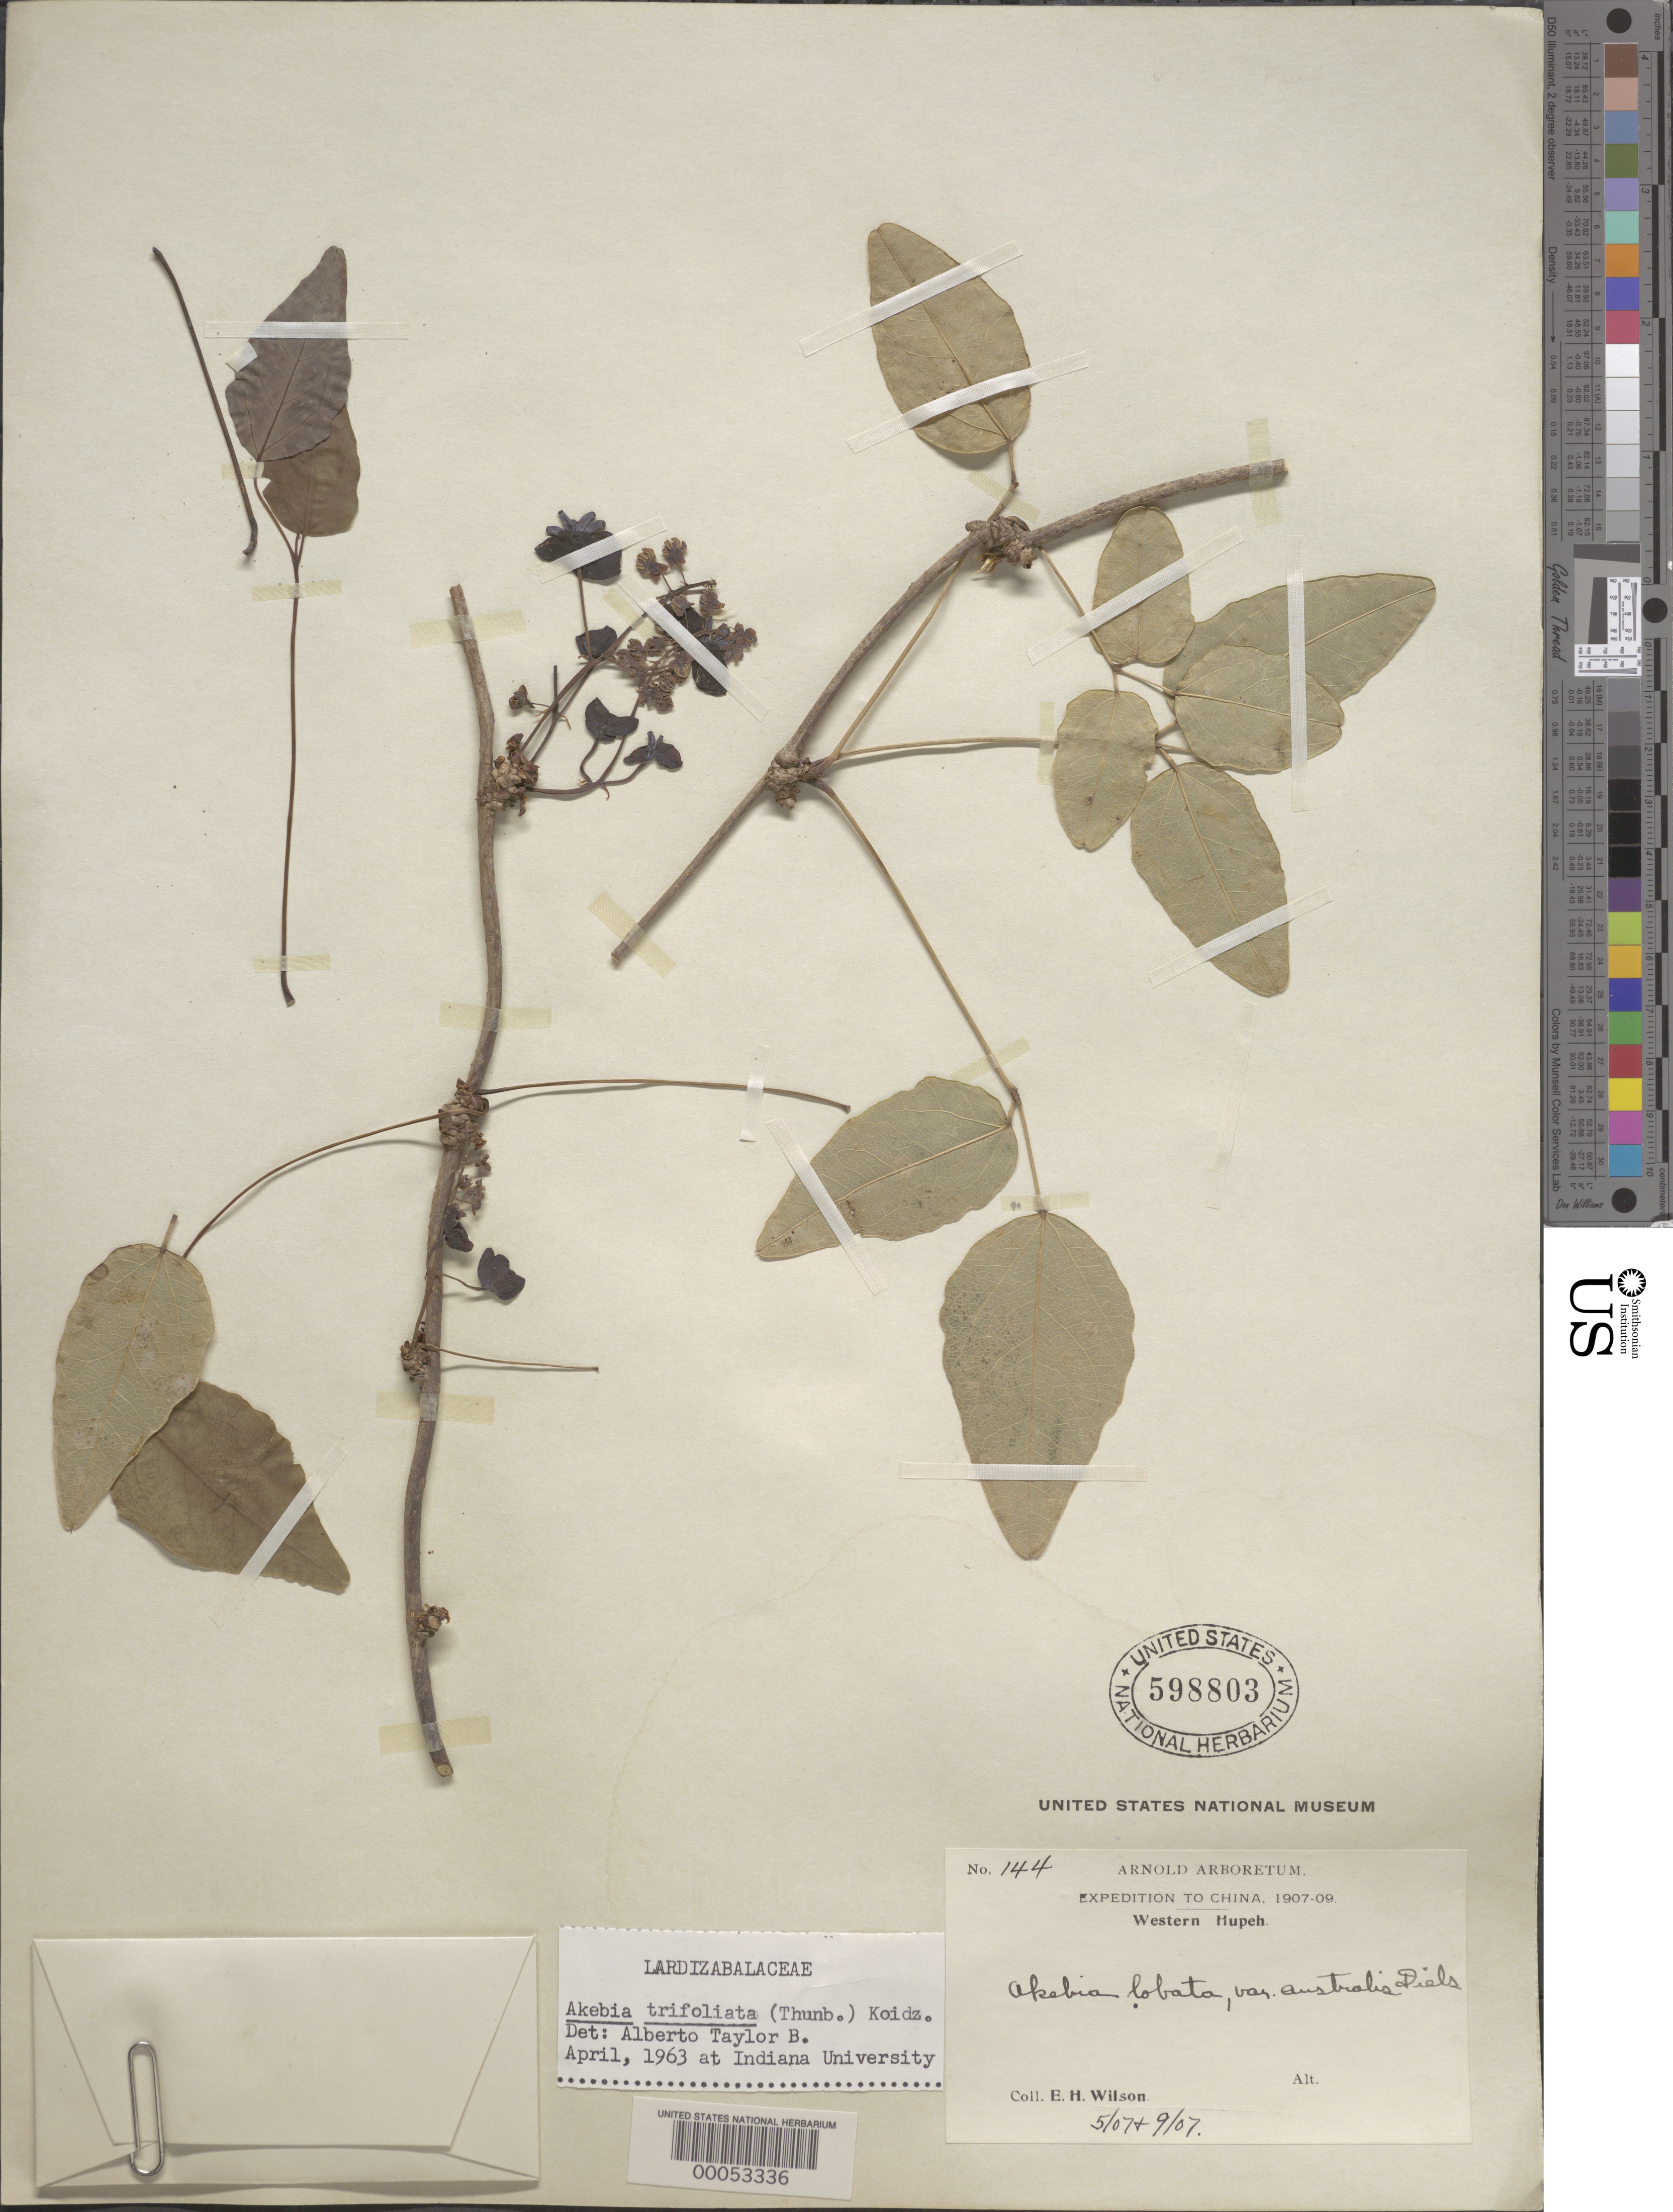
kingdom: Plantae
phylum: Tracheophyta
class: Magnoliopsida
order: Ranunculales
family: Lardizabalaceae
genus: Akebia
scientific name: Akebia trifoliata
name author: (Thunb.) Koidz.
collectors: E. H. Wilson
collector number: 144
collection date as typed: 05 Jul 1907 to 09 Jul 1907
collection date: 1907-07-05/1907-07-09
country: China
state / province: Hubei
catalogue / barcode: US 598803